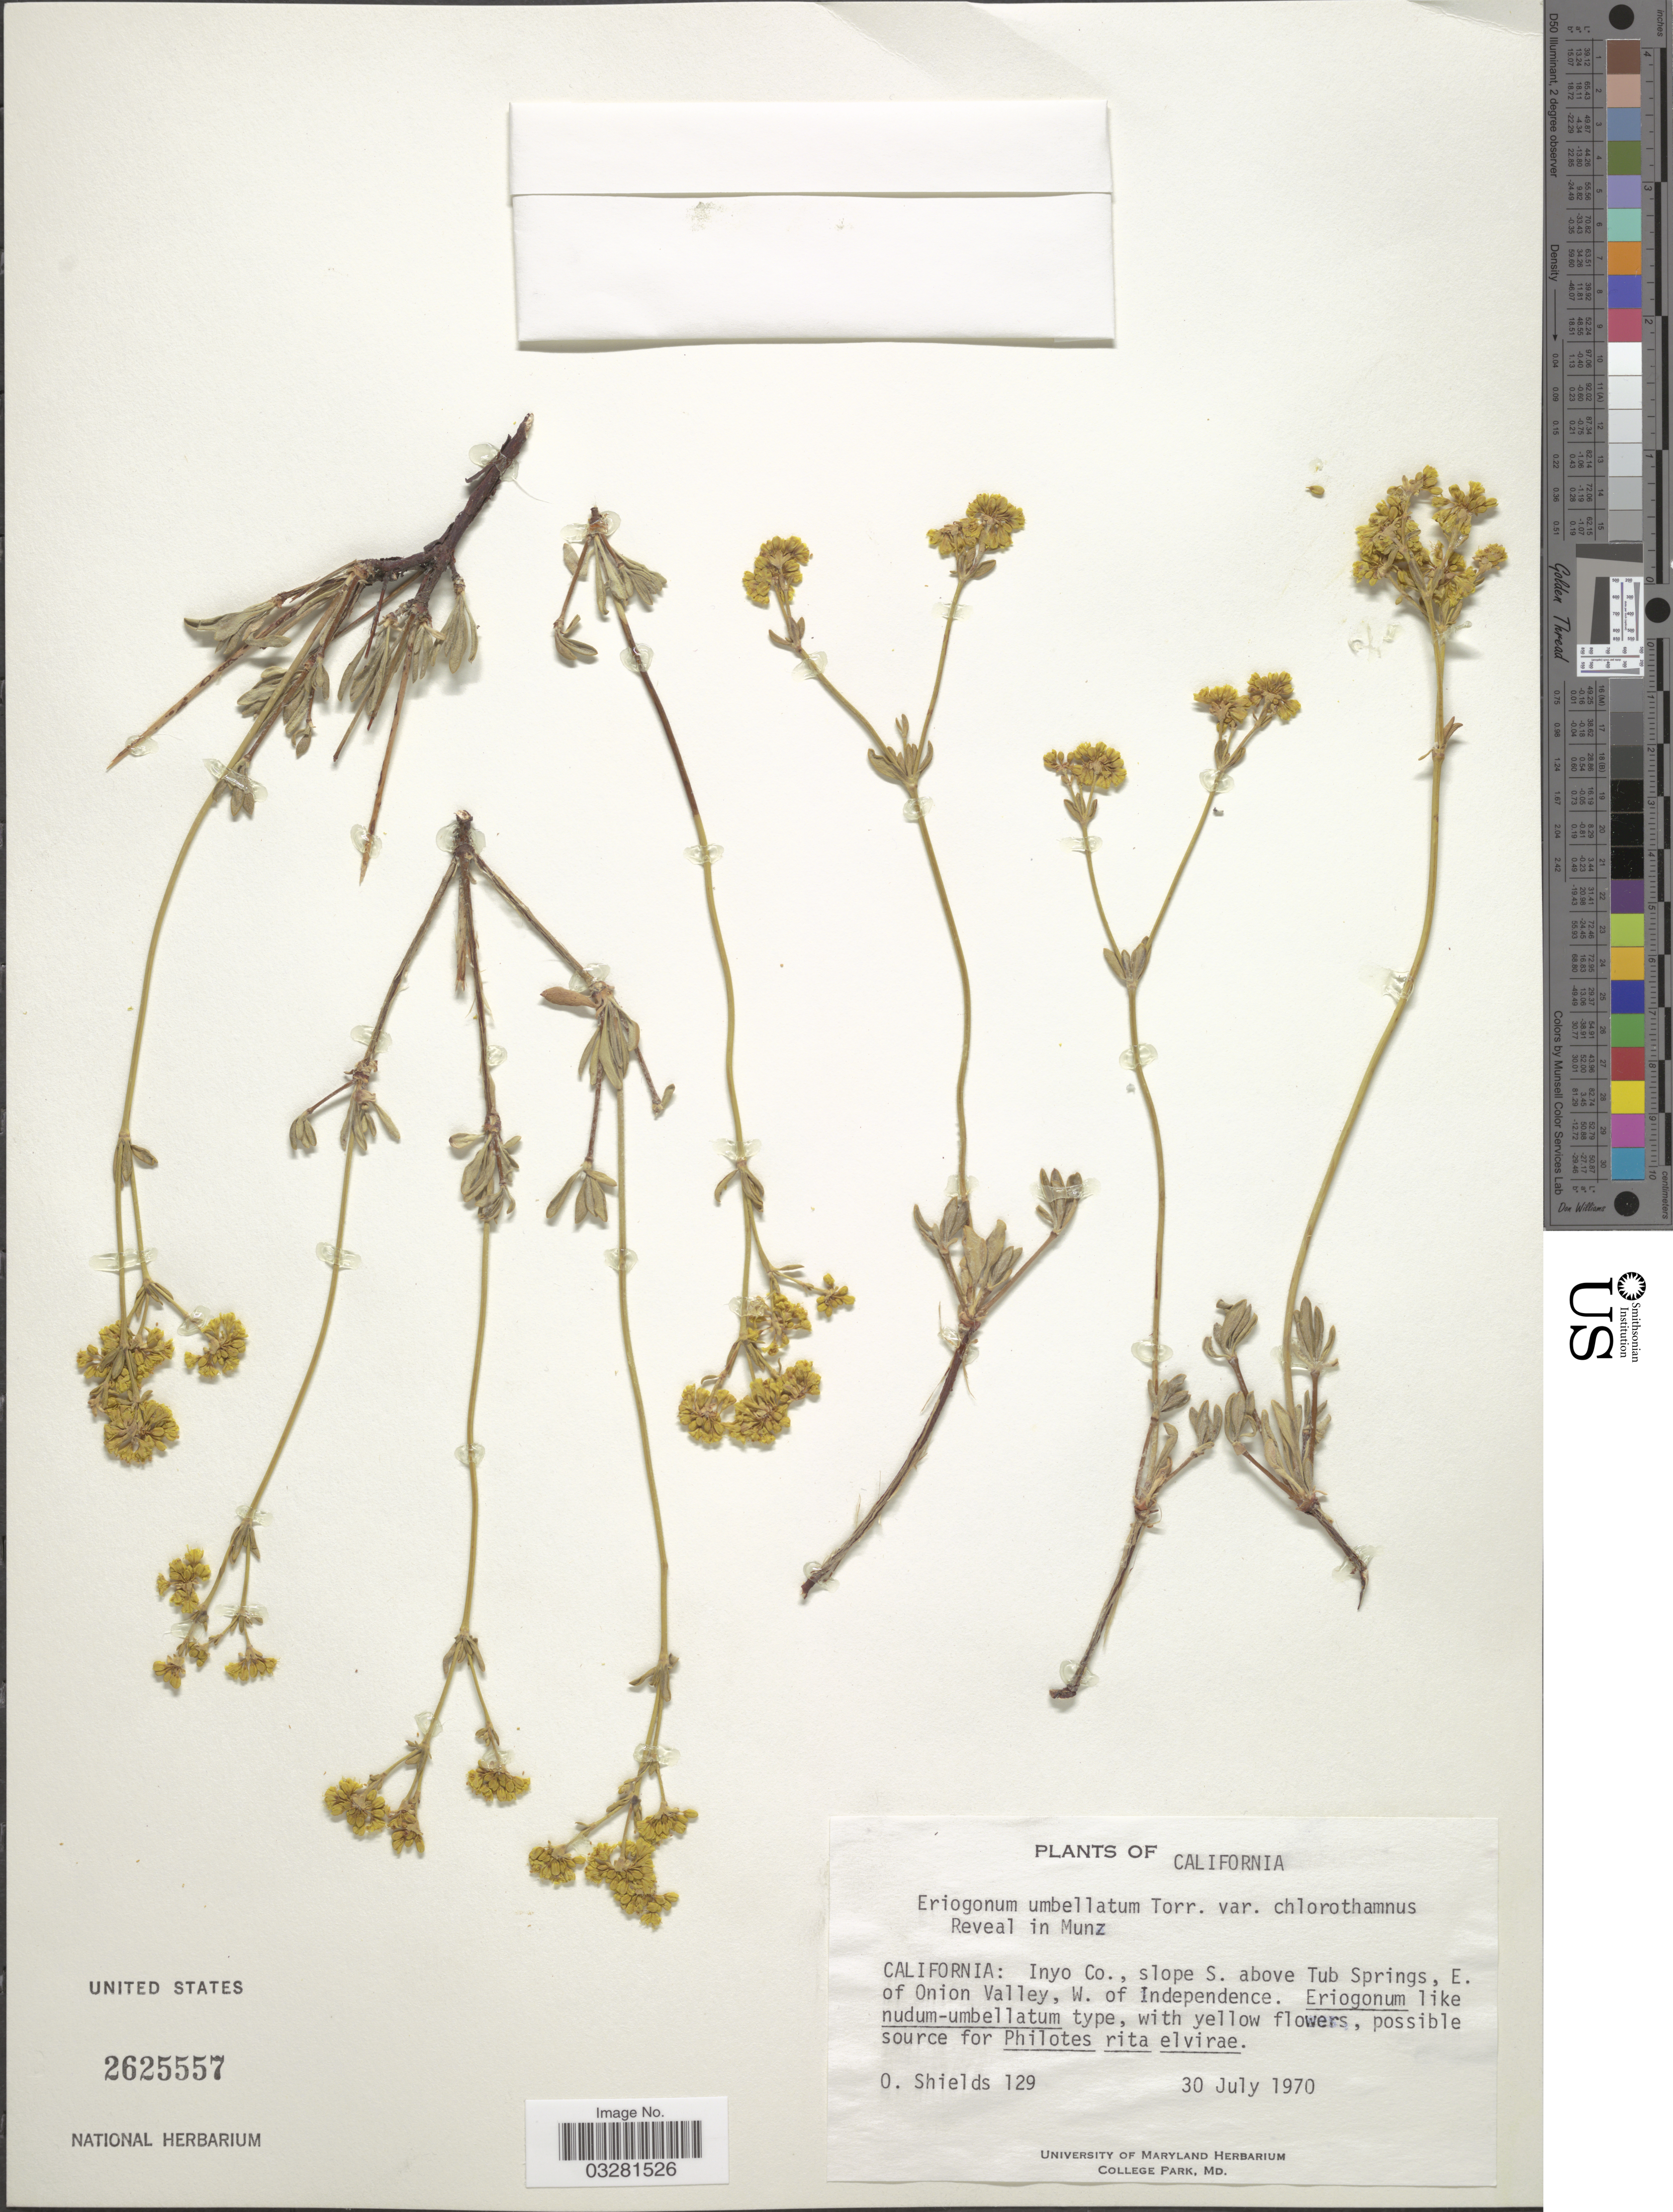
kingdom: Plantae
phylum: Tracheophyta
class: Magnoliopsida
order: Caryophyllales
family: Polygonaceae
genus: Eriogonum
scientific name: Eriogonum umbellatum var. chlorothamnus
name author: Reveal in Munz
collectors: O. Shields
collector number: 129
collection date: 1970-07-30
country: United States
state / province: California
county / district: Inyo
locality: Inyo Co., slope S. above Tub Springs, E. of Onion Valley, W. of Independence.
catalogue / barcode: US 2625557